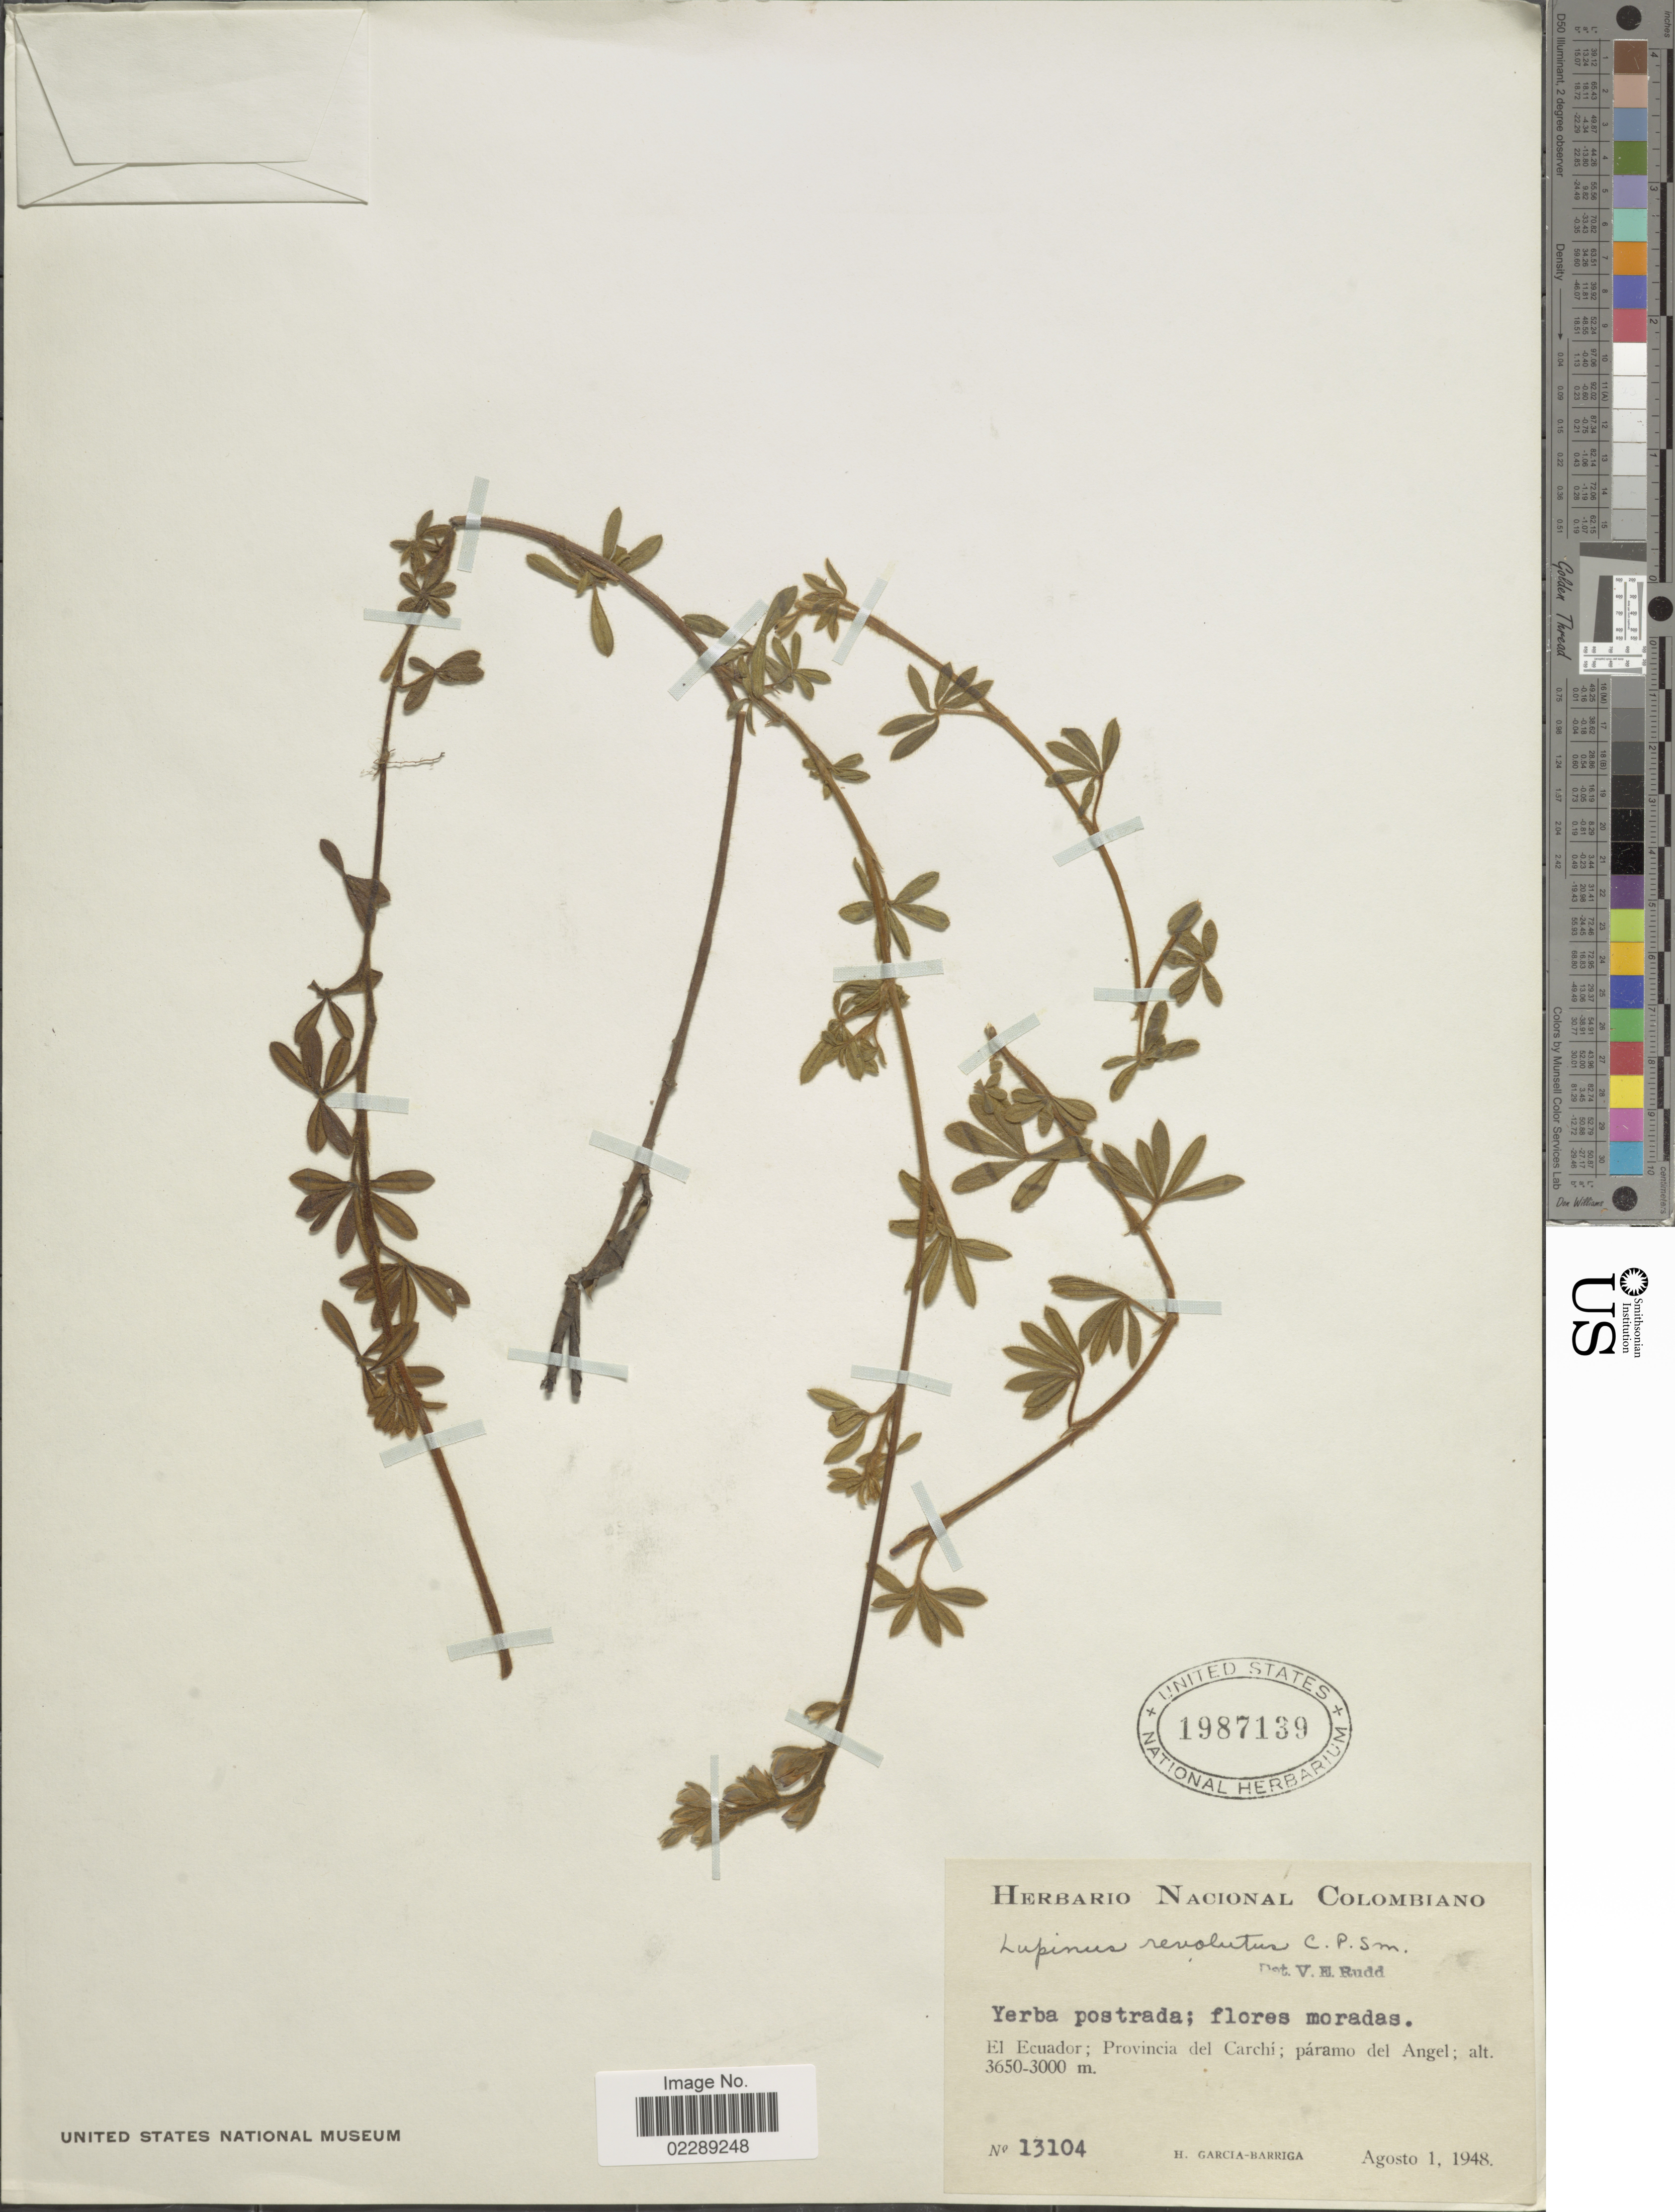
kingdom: Plantae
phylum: Tracheophyta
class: Magnoliopsida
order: Fabales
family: Fabaceae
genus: Lupinus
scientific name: Lupinus revolutus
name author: C.P. Sm.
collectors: H. García Barriga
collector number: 13104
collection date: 1948-08-01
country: Ecuador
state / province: Carchi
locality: El Ecuador; Provincia del Carchí; páramo del Angel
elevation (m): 3000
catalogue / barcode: US 1987139